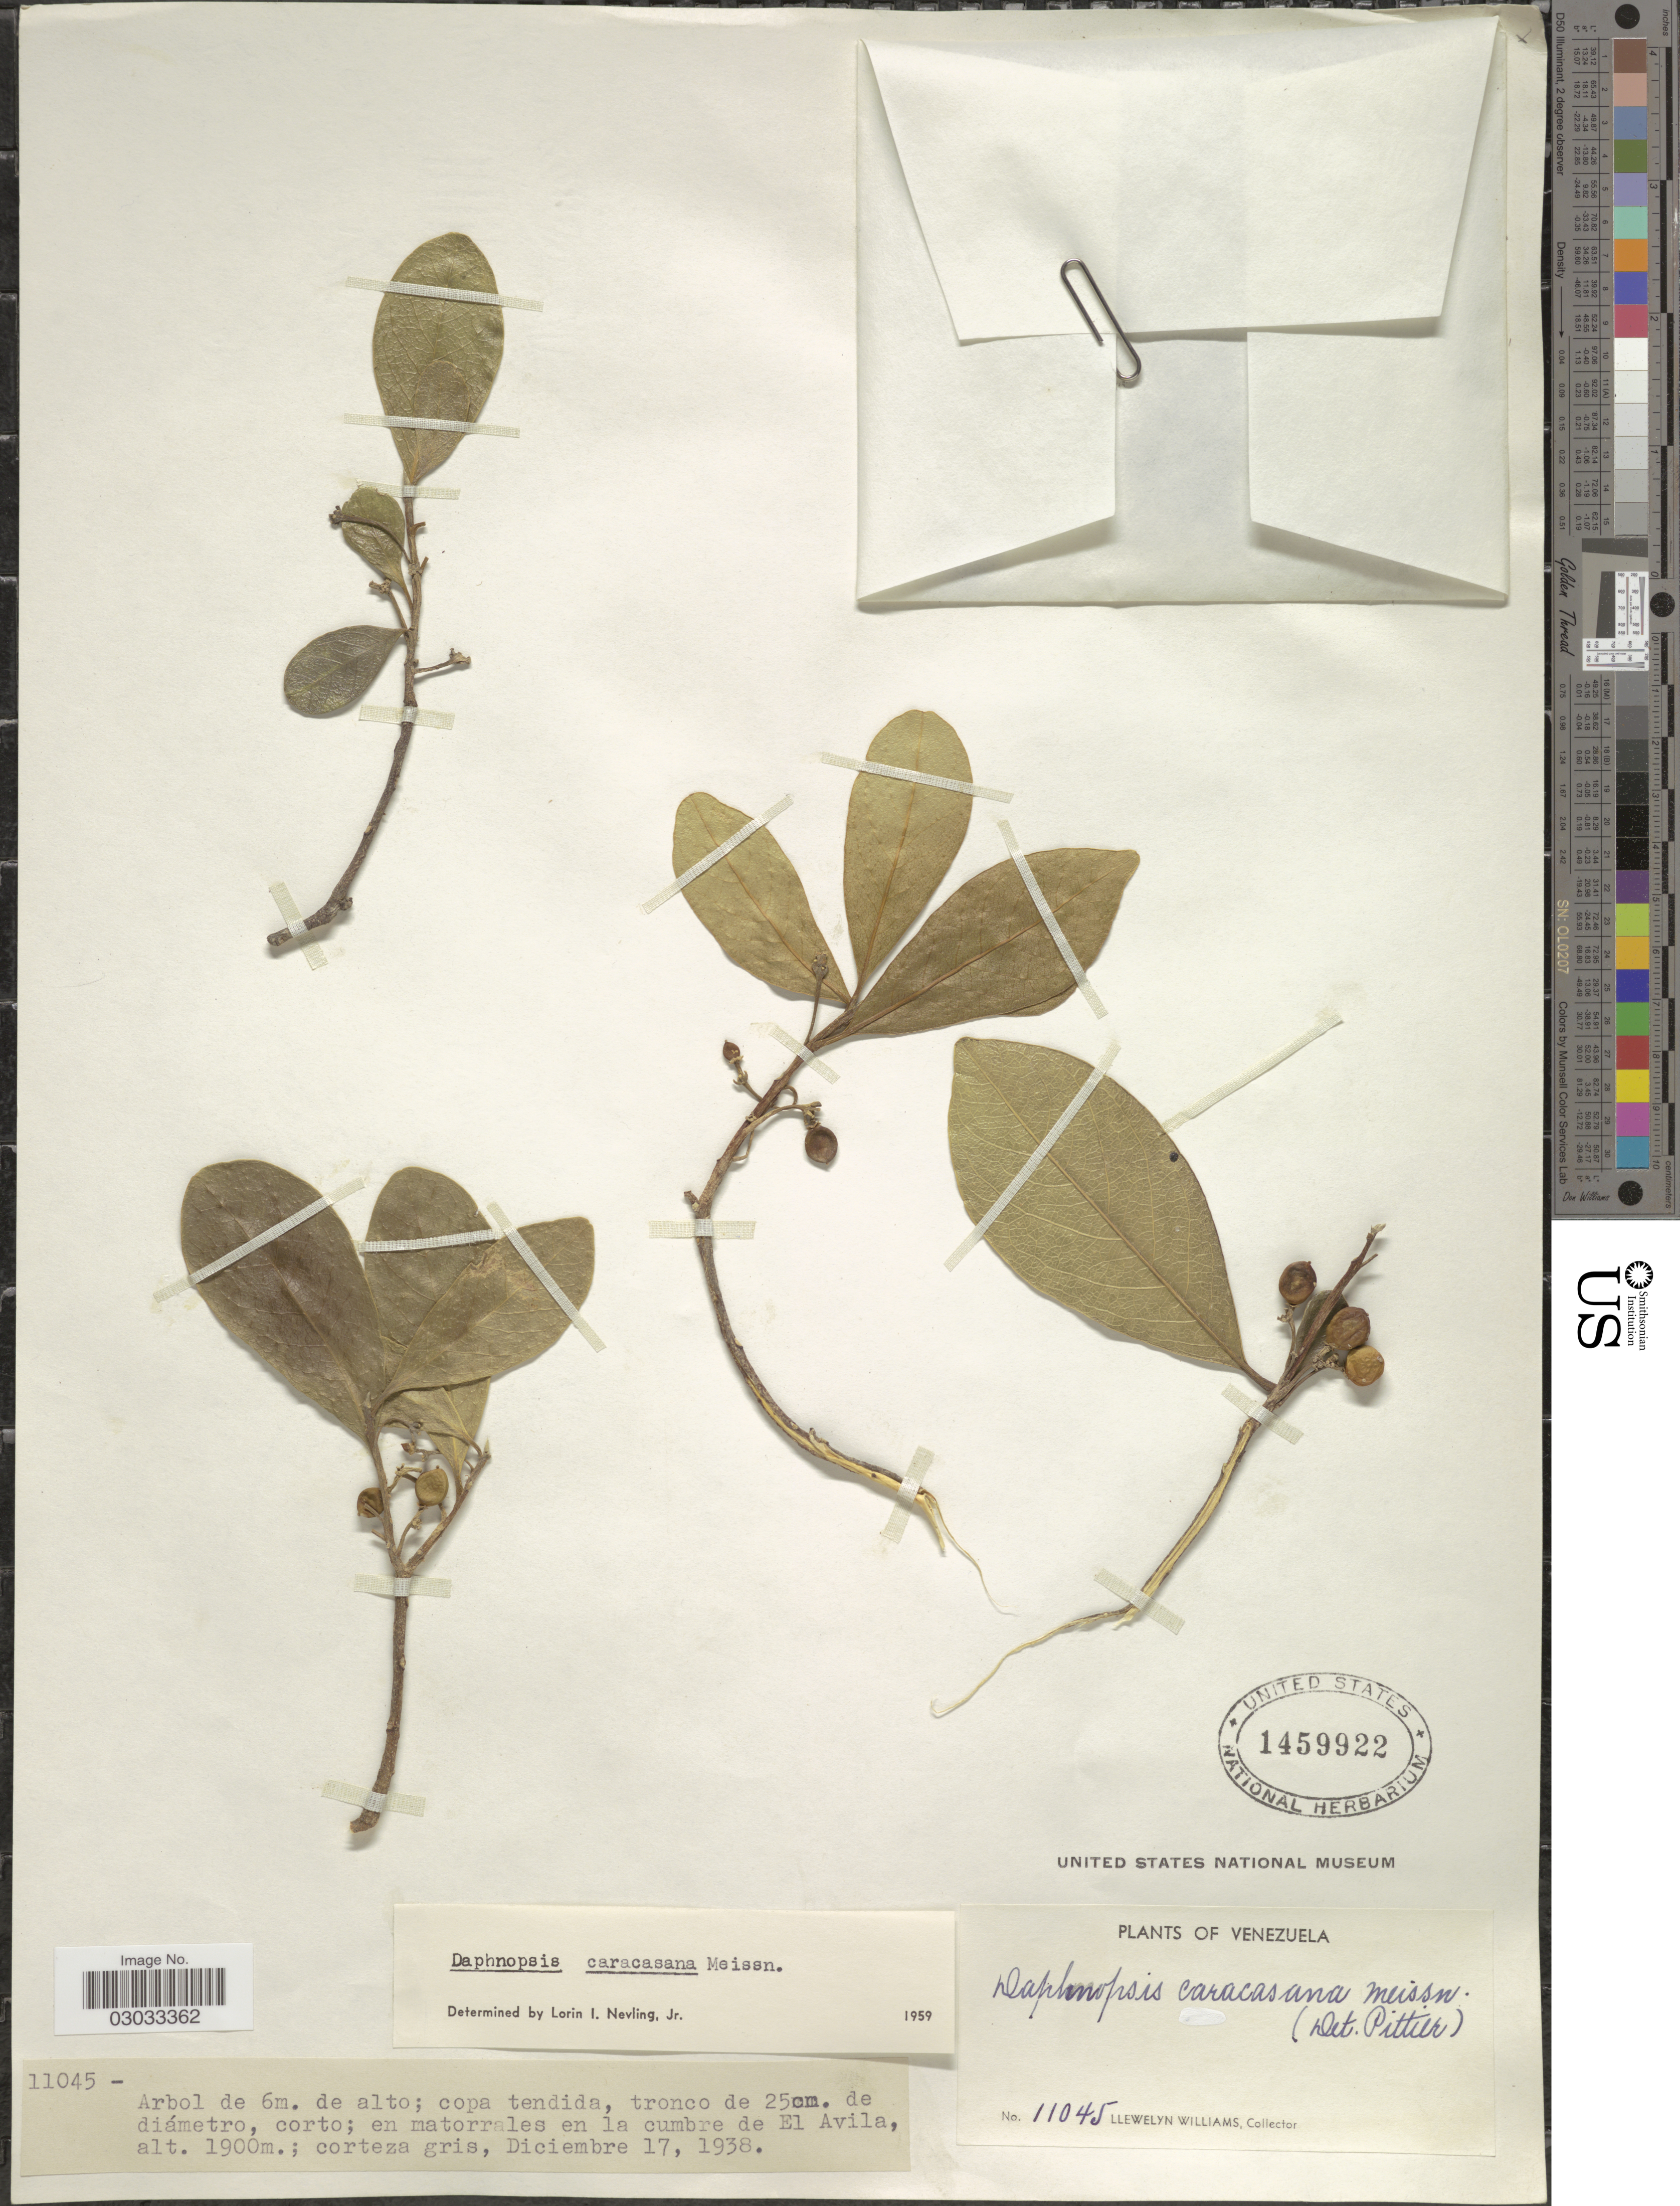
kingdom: Plantae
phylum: Tracheophyta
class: Magnoliopsida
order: Malvales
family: Thymelaeaceae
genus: Daphnopsis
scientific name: Daphnopsis caracasana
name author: Meisn.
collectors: Ll. Williams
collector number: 11045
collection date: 1938-12-17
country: Venezuela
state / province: Miranda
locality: En matorrales en la cumbre de El Avila.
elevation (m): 1900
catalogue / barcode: US 1459922